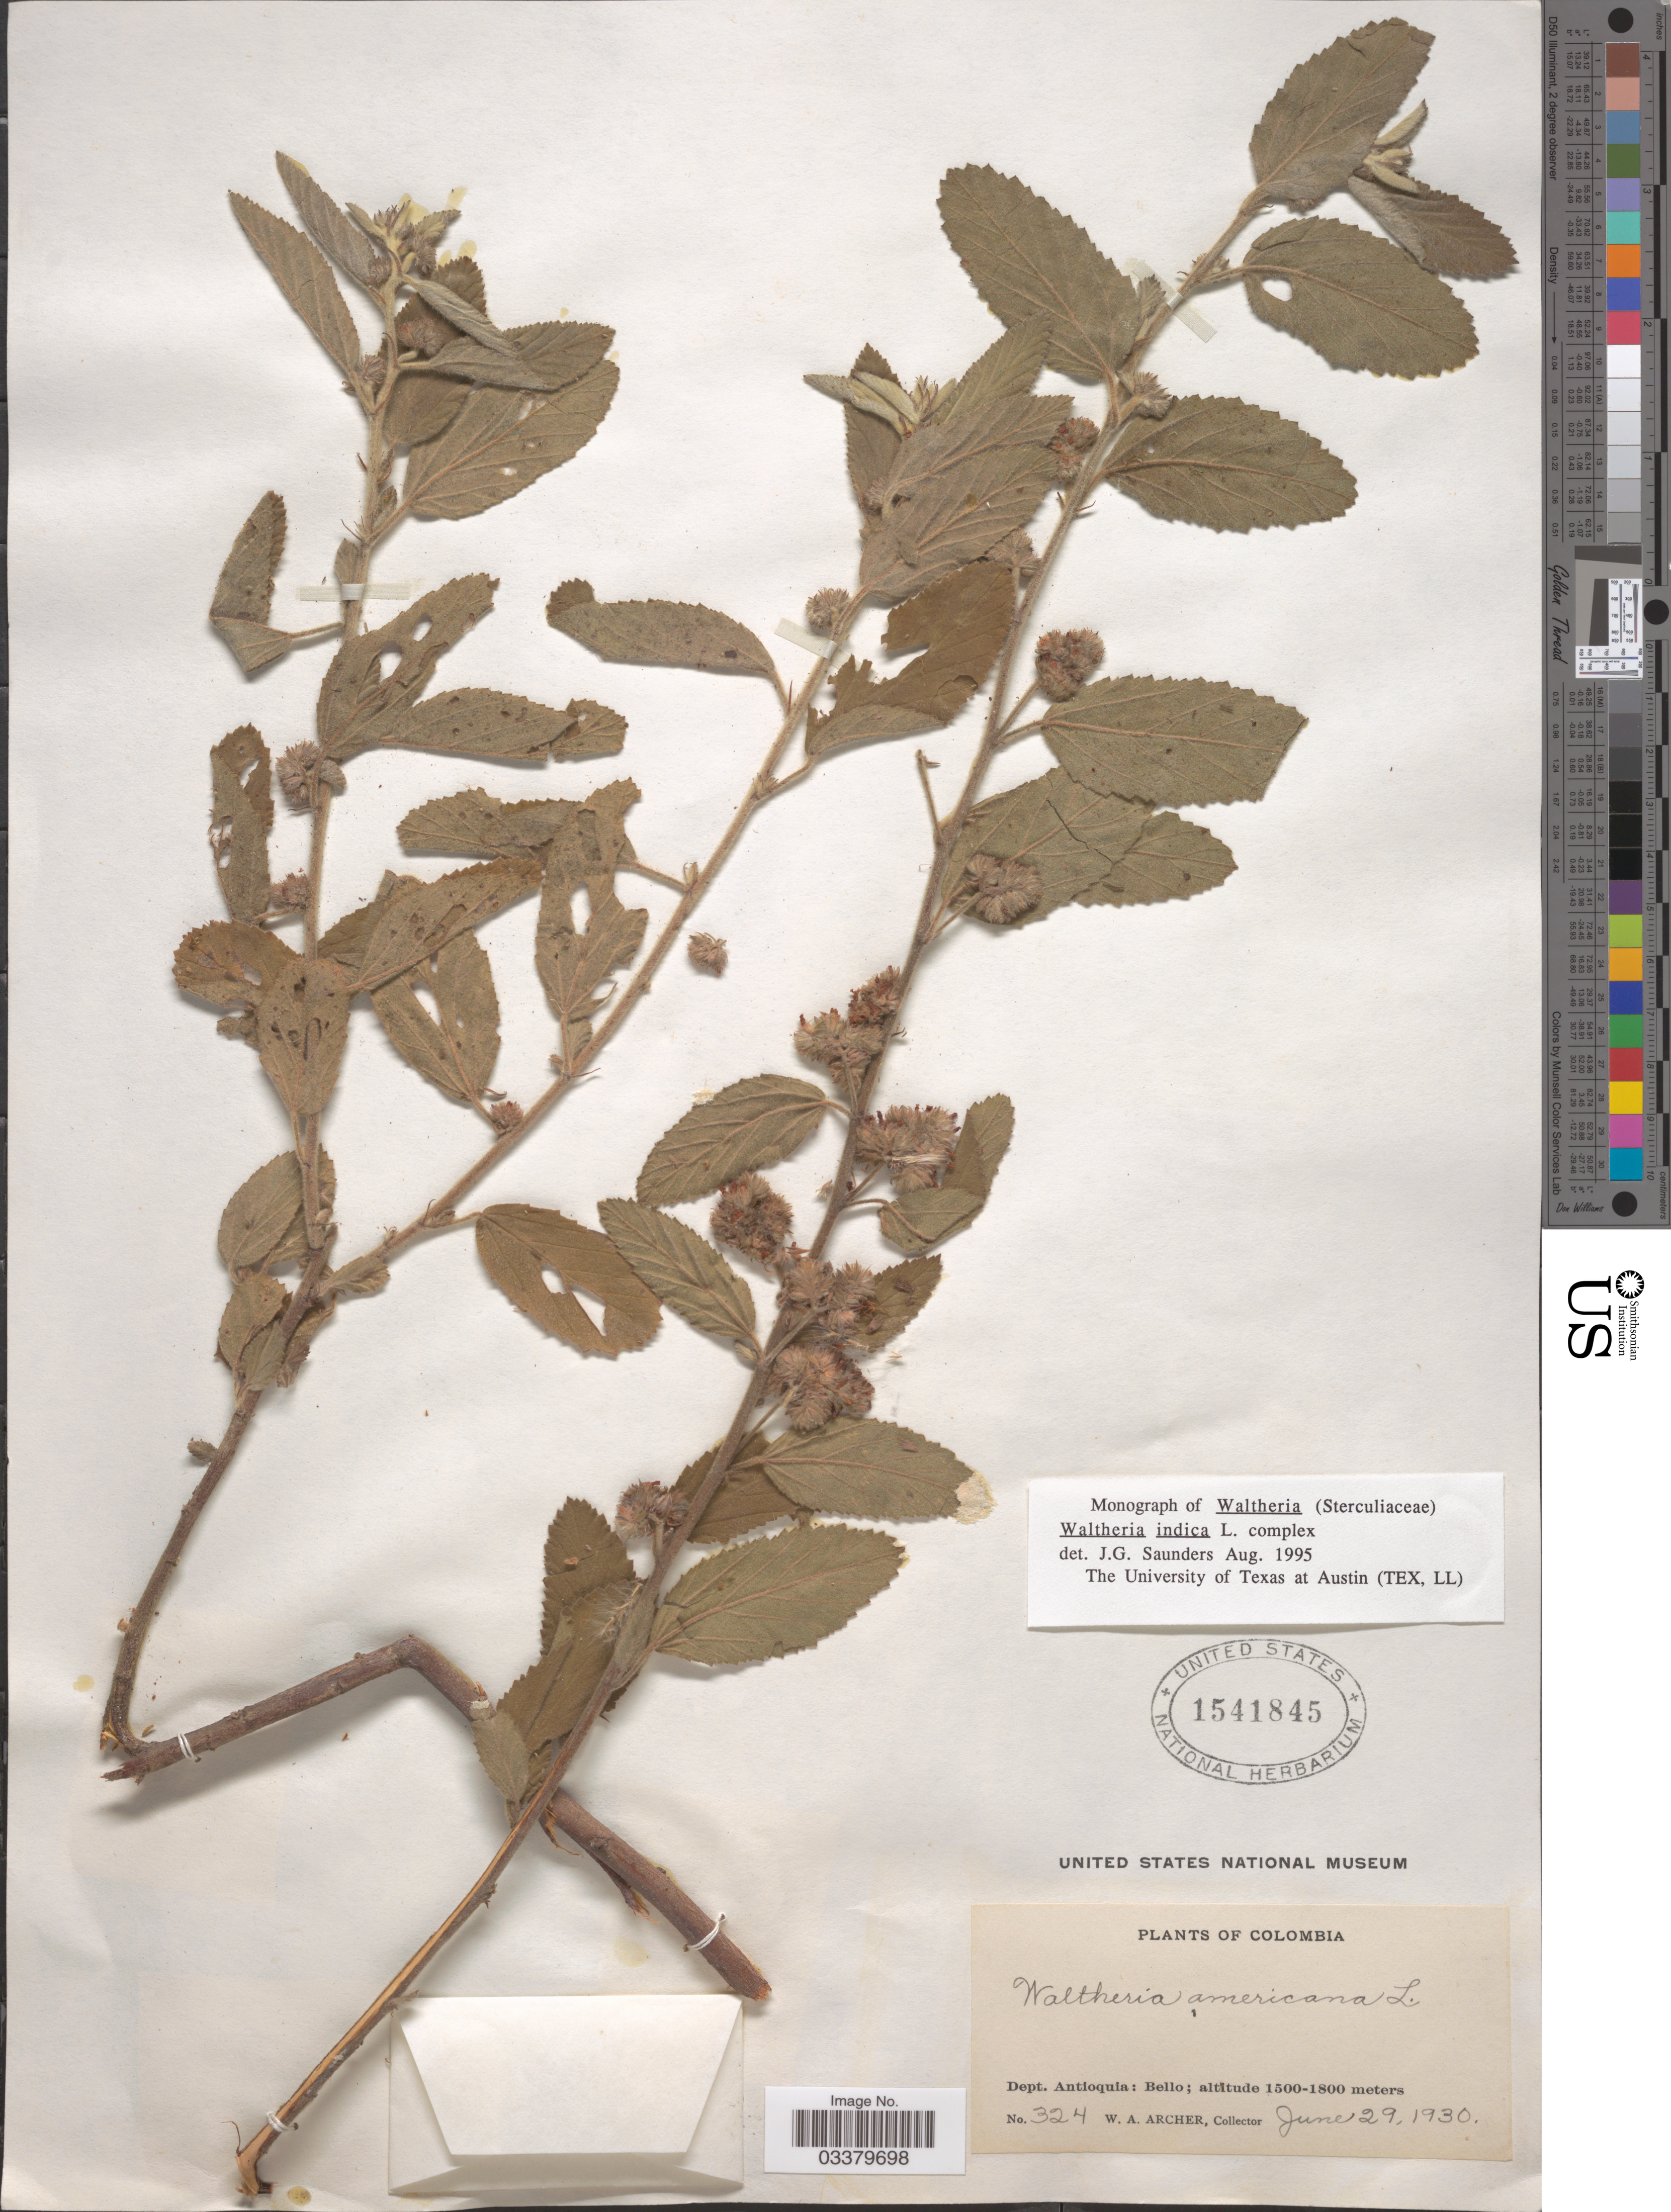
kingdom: Plantae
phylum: Tracheophyta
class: Magnoliopsida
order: Malvales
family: Malvaceae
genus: Waltheria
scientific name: Waltheria indica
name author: L.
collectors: W. Archer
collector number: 324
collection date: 1930-06-29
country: Colombia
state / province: Antioquia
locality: Dept. Antioquia: Bello.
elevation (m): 1500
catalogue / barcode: US 1541845